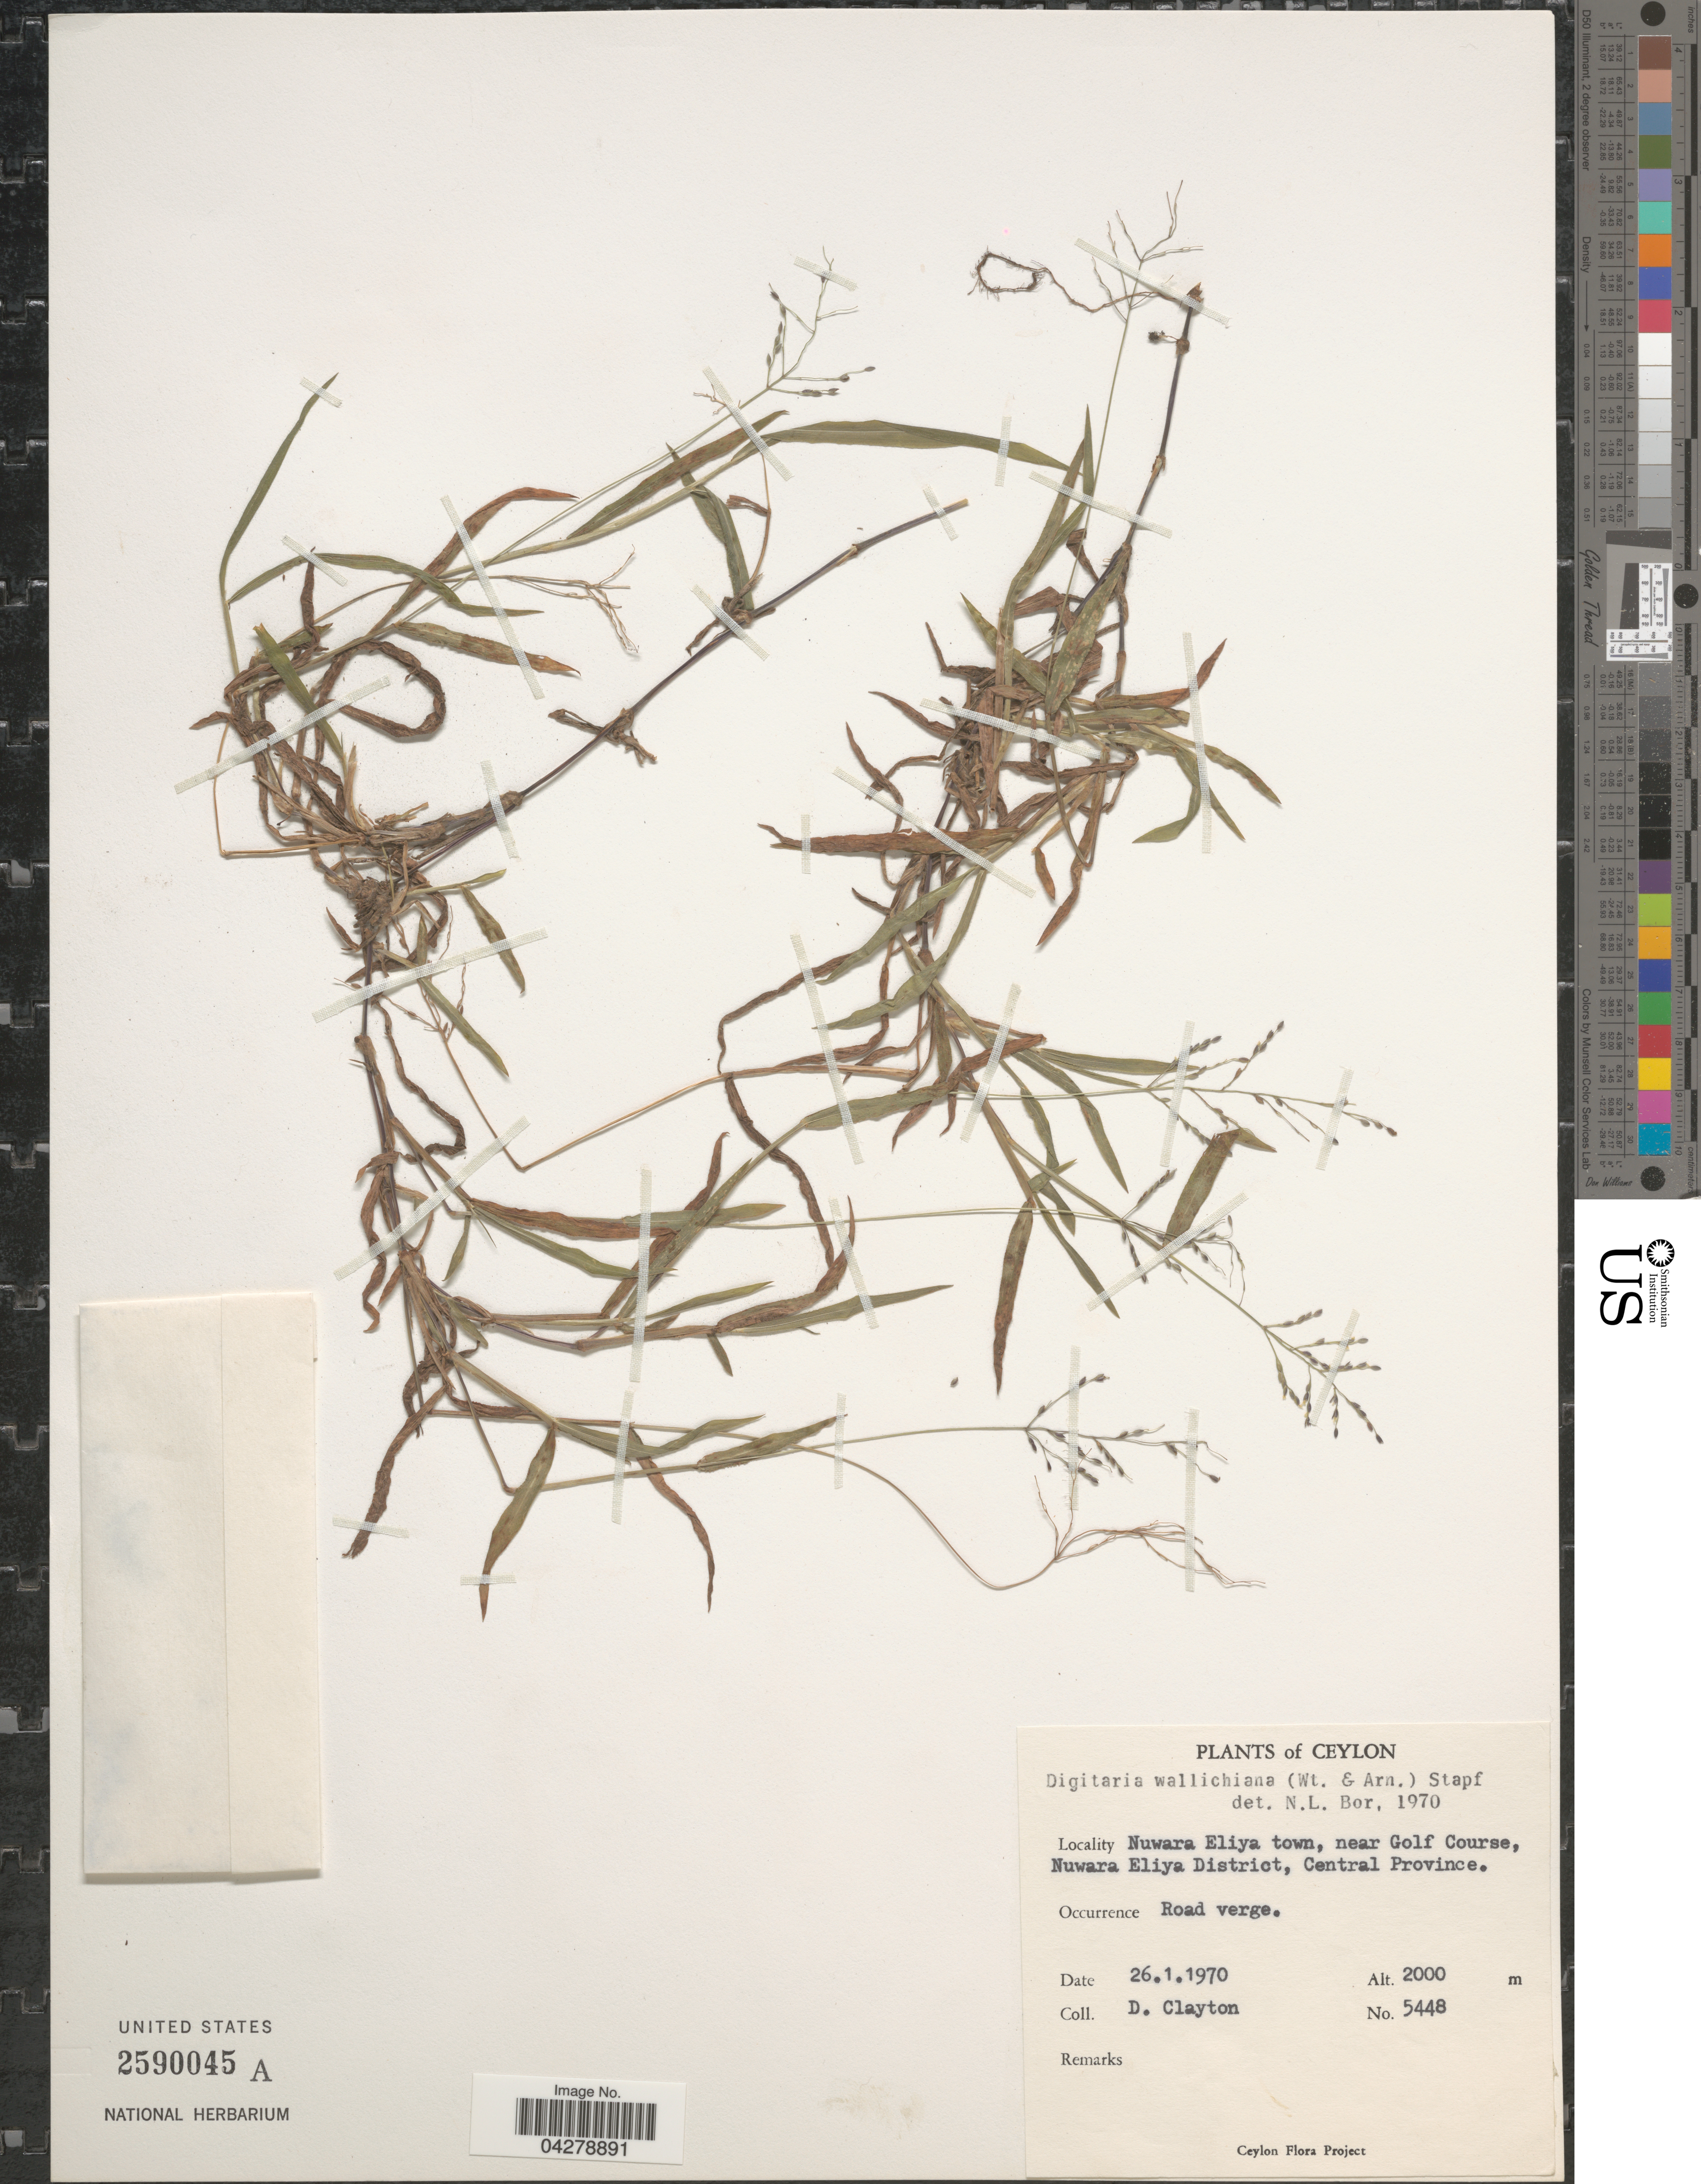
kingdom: Plantae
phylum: Tracheophyta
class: Liliopsida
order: Poales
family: Poaceae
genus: Digitaria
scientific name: Digitaria wallichiana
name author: (Nees) Stapf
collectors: D. Clayton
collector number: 5448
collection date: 1970-01-26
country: Sri Lanka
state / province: Central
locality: Ceylon. Nuwara Eliya town, near Golf Course, Nuwara Eliya District, Central Province. Road verge.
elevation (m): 2000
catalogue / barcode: US 2590045A